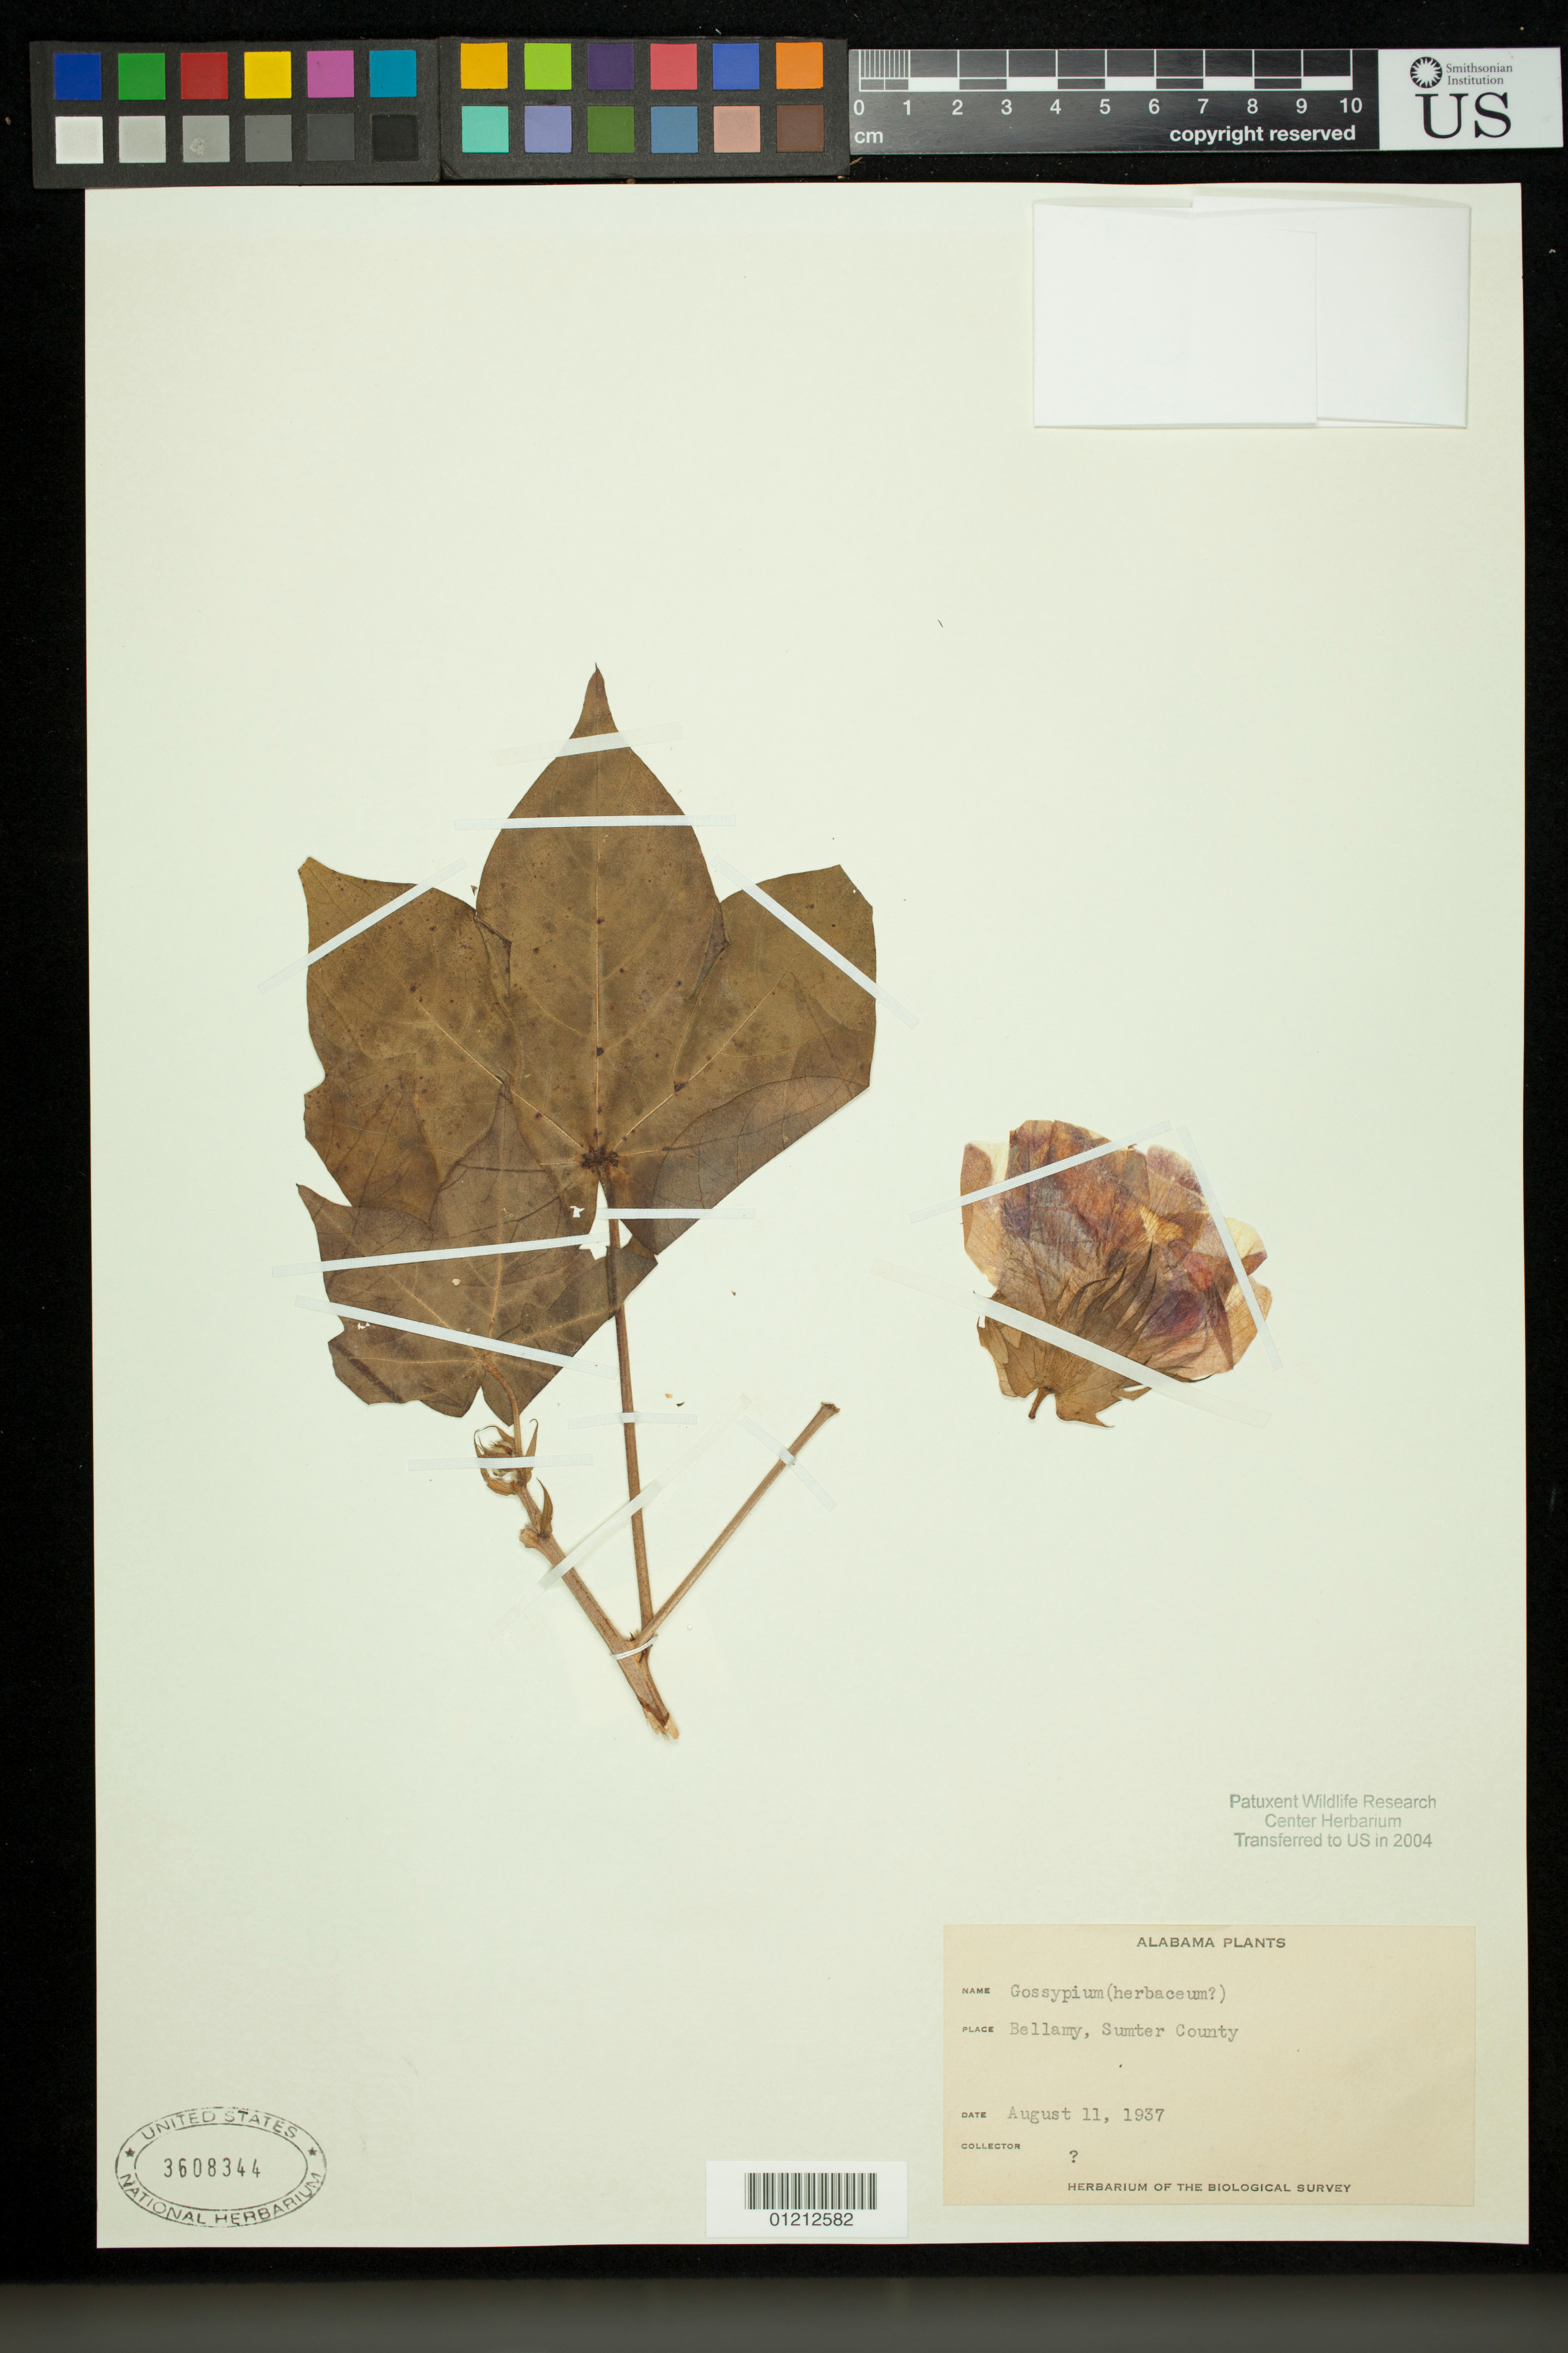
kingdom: Plantae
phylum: Tracheophyta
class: Magnoliopsida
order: Malvales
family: Malvaceae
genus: Gossypium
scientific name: Gossypium hirsutum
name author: L.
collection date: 1937-08-11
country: United States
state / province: Alabama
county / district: Sumter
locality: Bellamy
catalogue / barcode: US 3608344